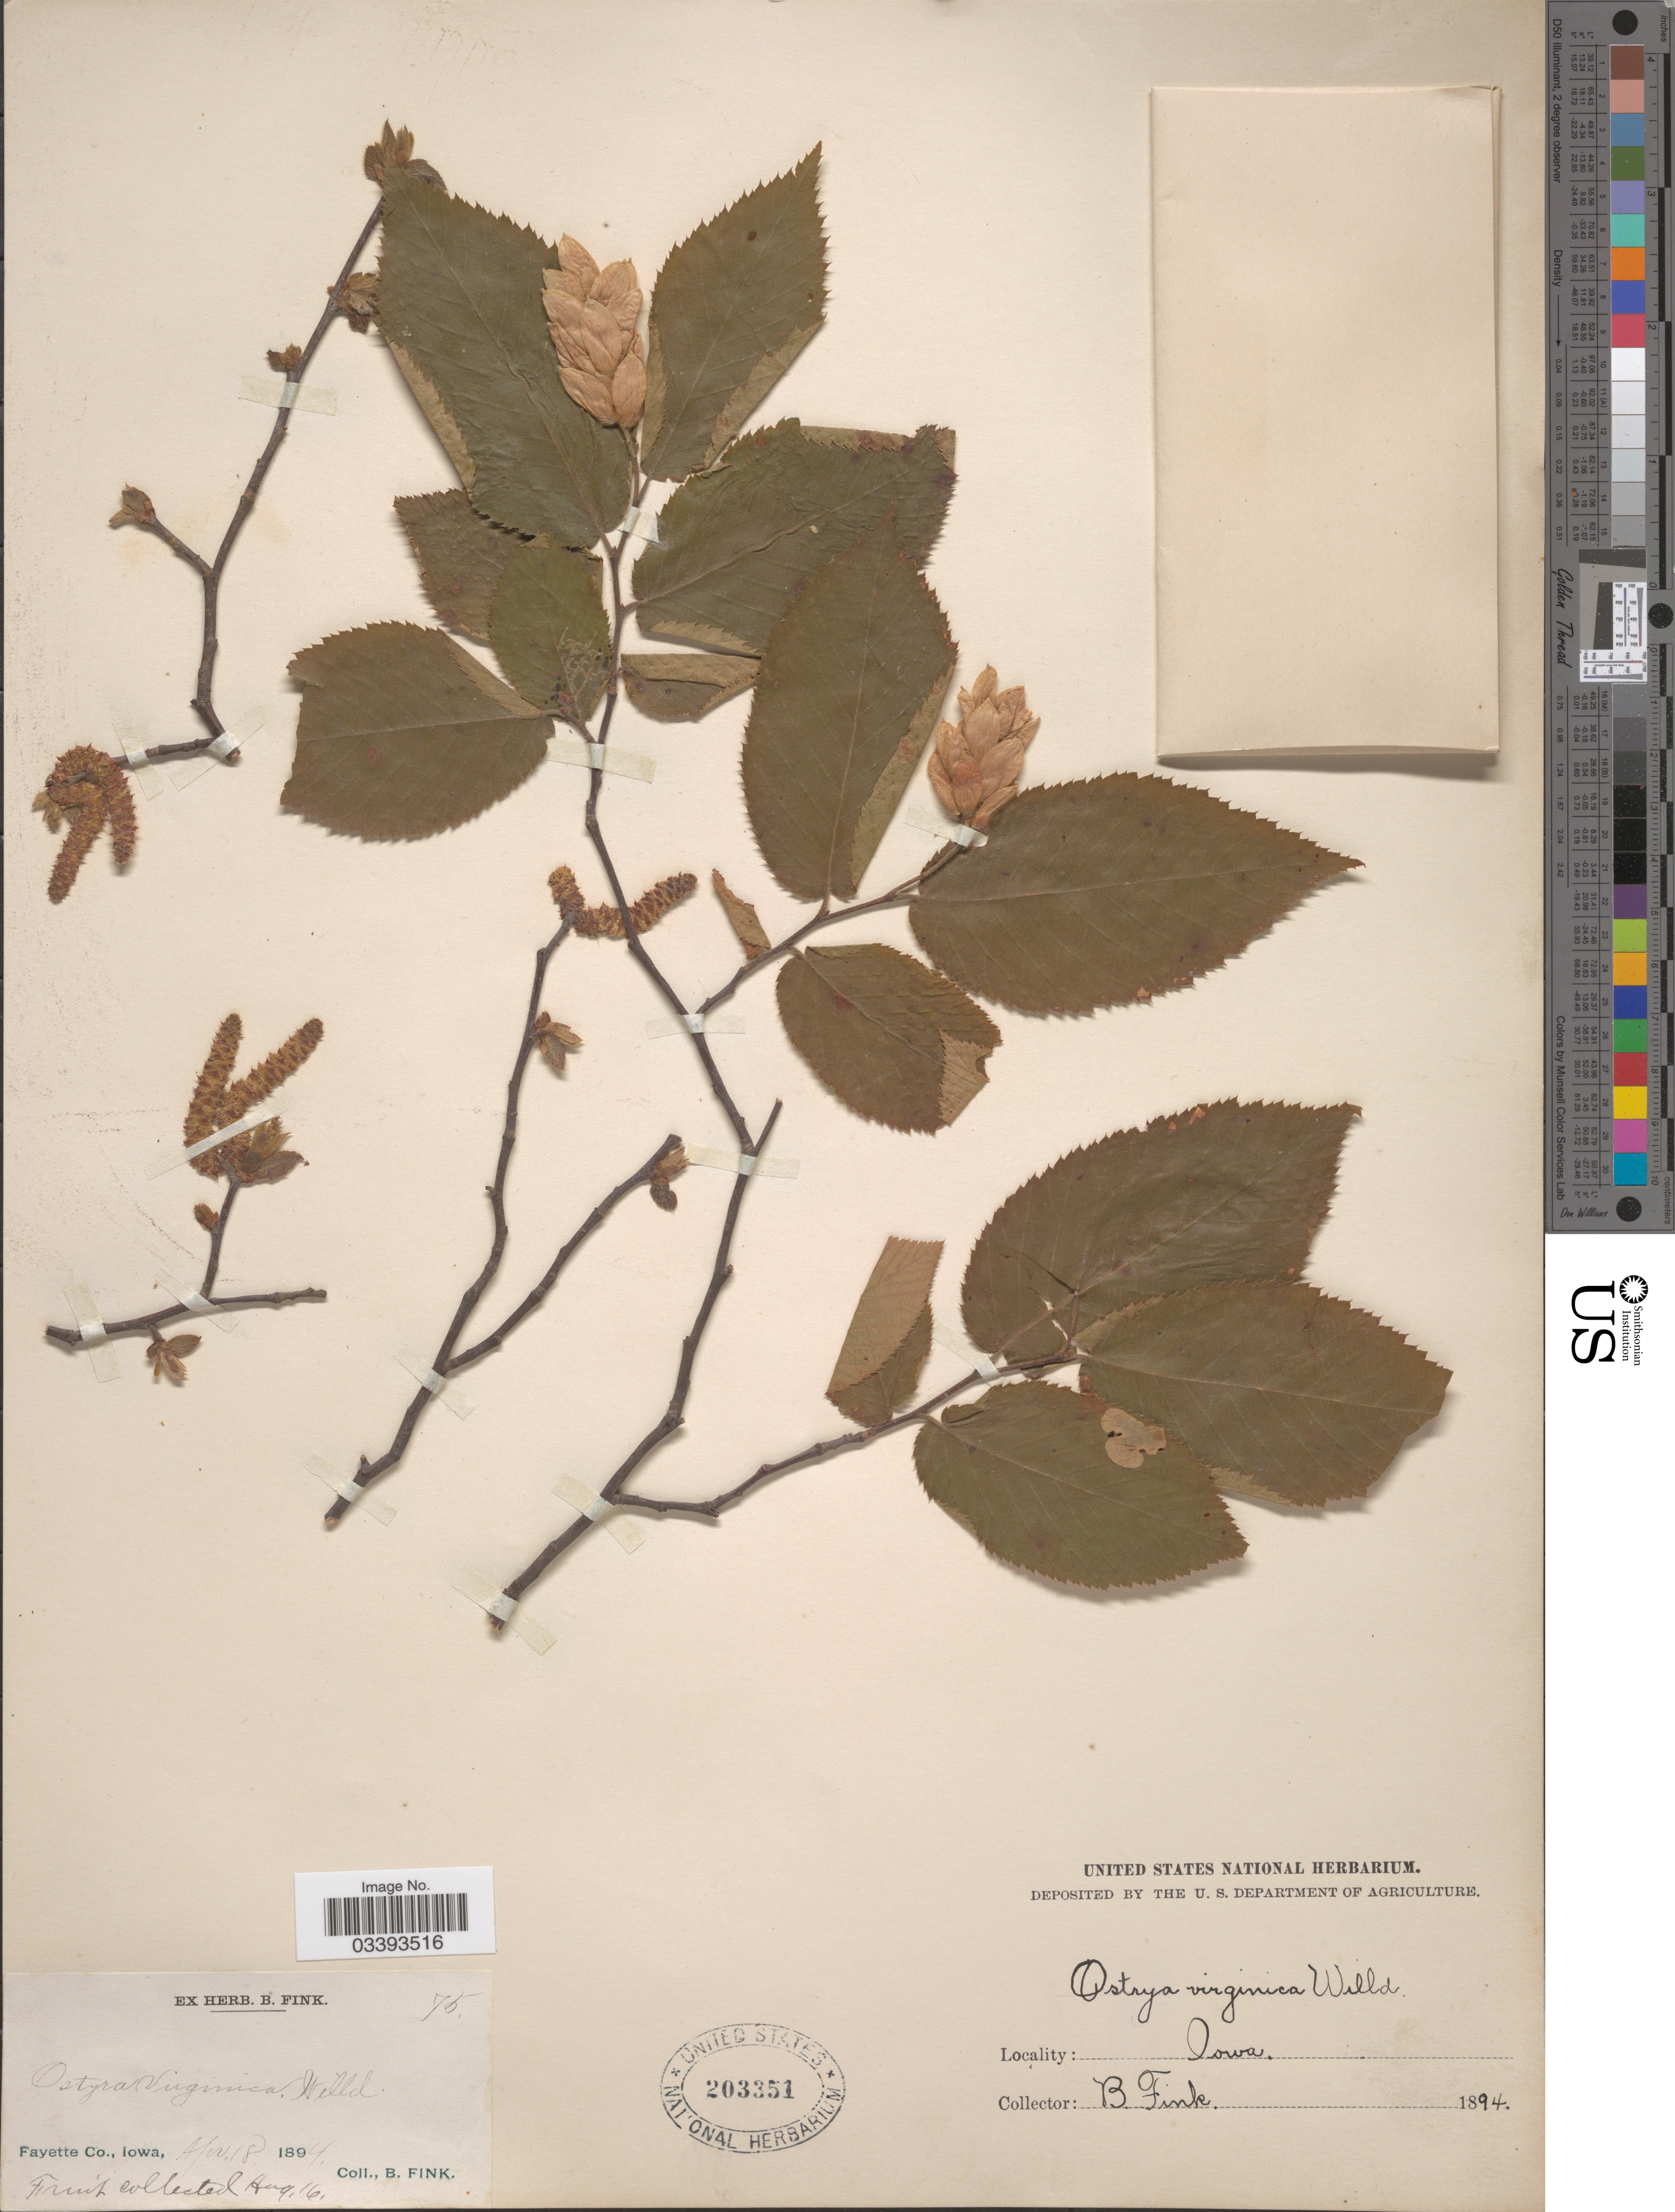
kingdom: Plantae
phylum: Tracheophyta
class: Magnoliopsida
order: Fagales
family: Betulaceae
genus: Ostrya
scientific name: Ostrya virginiana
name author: (Mill.) K. Koch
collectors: B. Fink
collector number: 75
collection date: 1894-04-18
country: United States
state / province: Iowa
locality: Fayette Co.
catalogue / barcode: US 203351